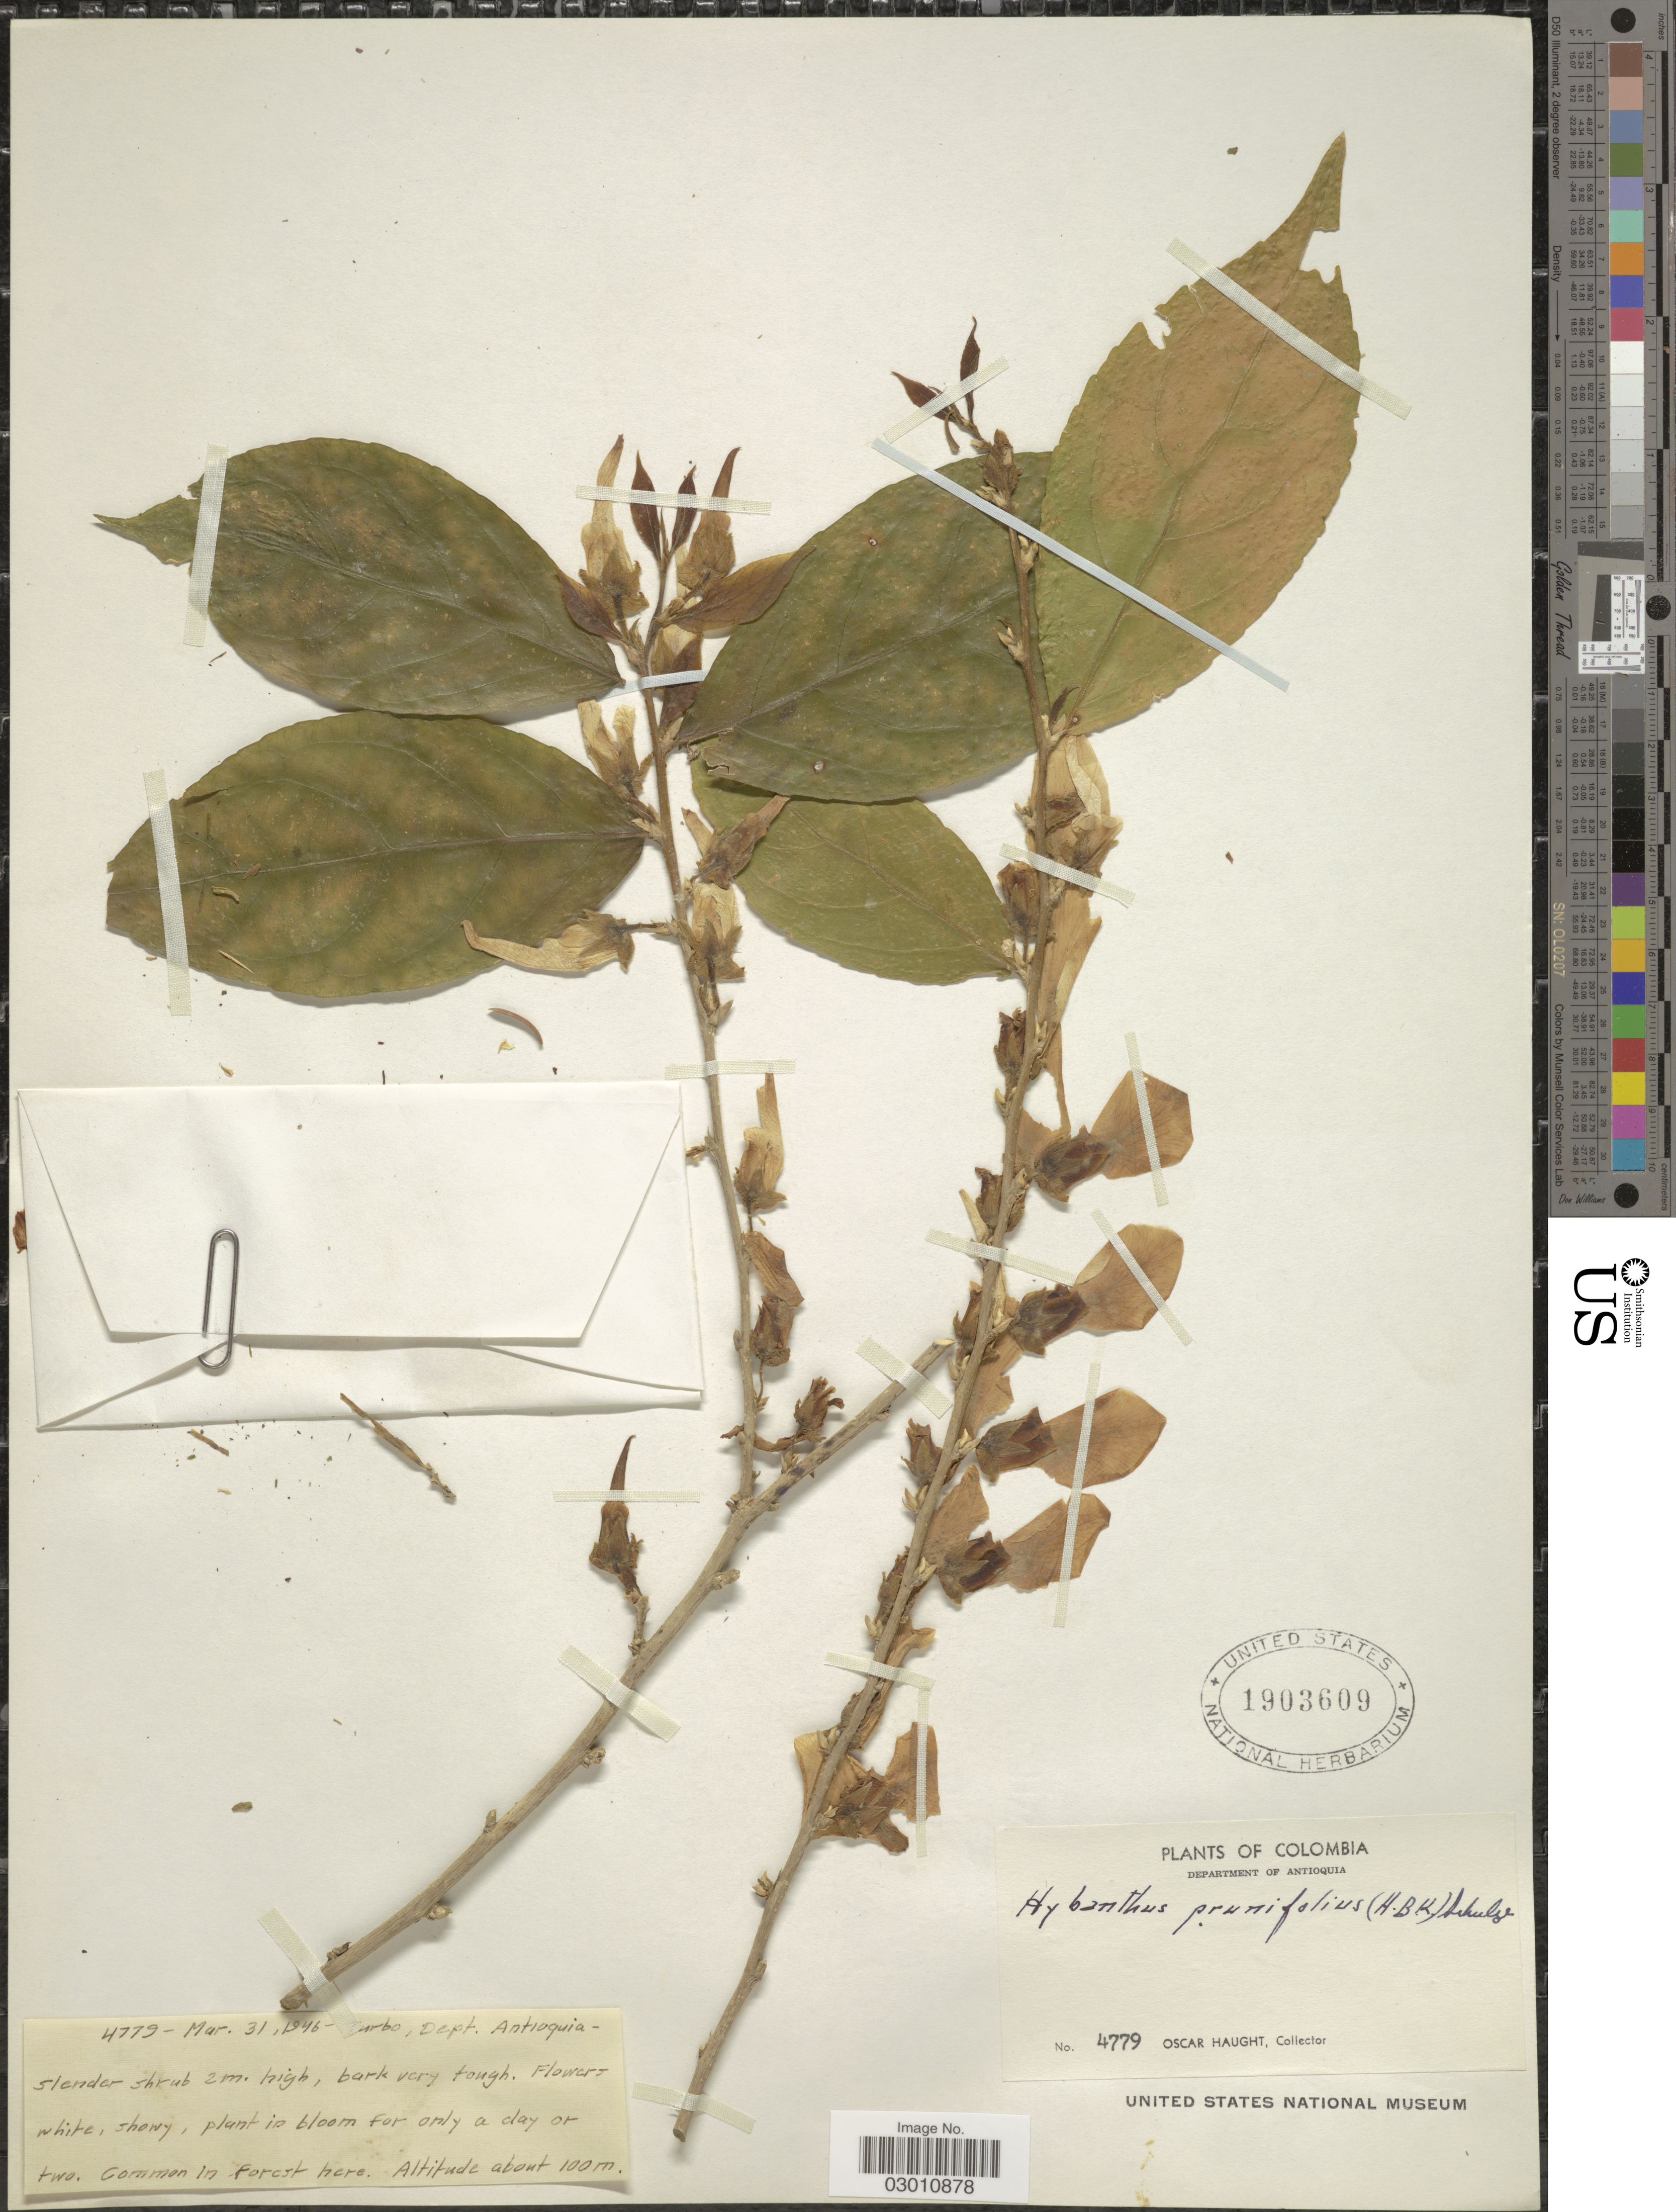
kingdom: Plantae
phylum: Tracheophyta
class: Magnoliopsida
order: Malpighiales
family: Violaceae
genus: Pombalia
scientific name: Pombalia prunifolia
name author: (Humb. & Bonpl. ex Willd.) Paula-Souza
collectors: O. Haught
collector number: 4779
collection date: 1946-03-31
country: Colombia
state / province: Antioquia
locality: Turbo, Dept. Antioquia.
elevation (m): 100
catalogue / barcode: US 1903609